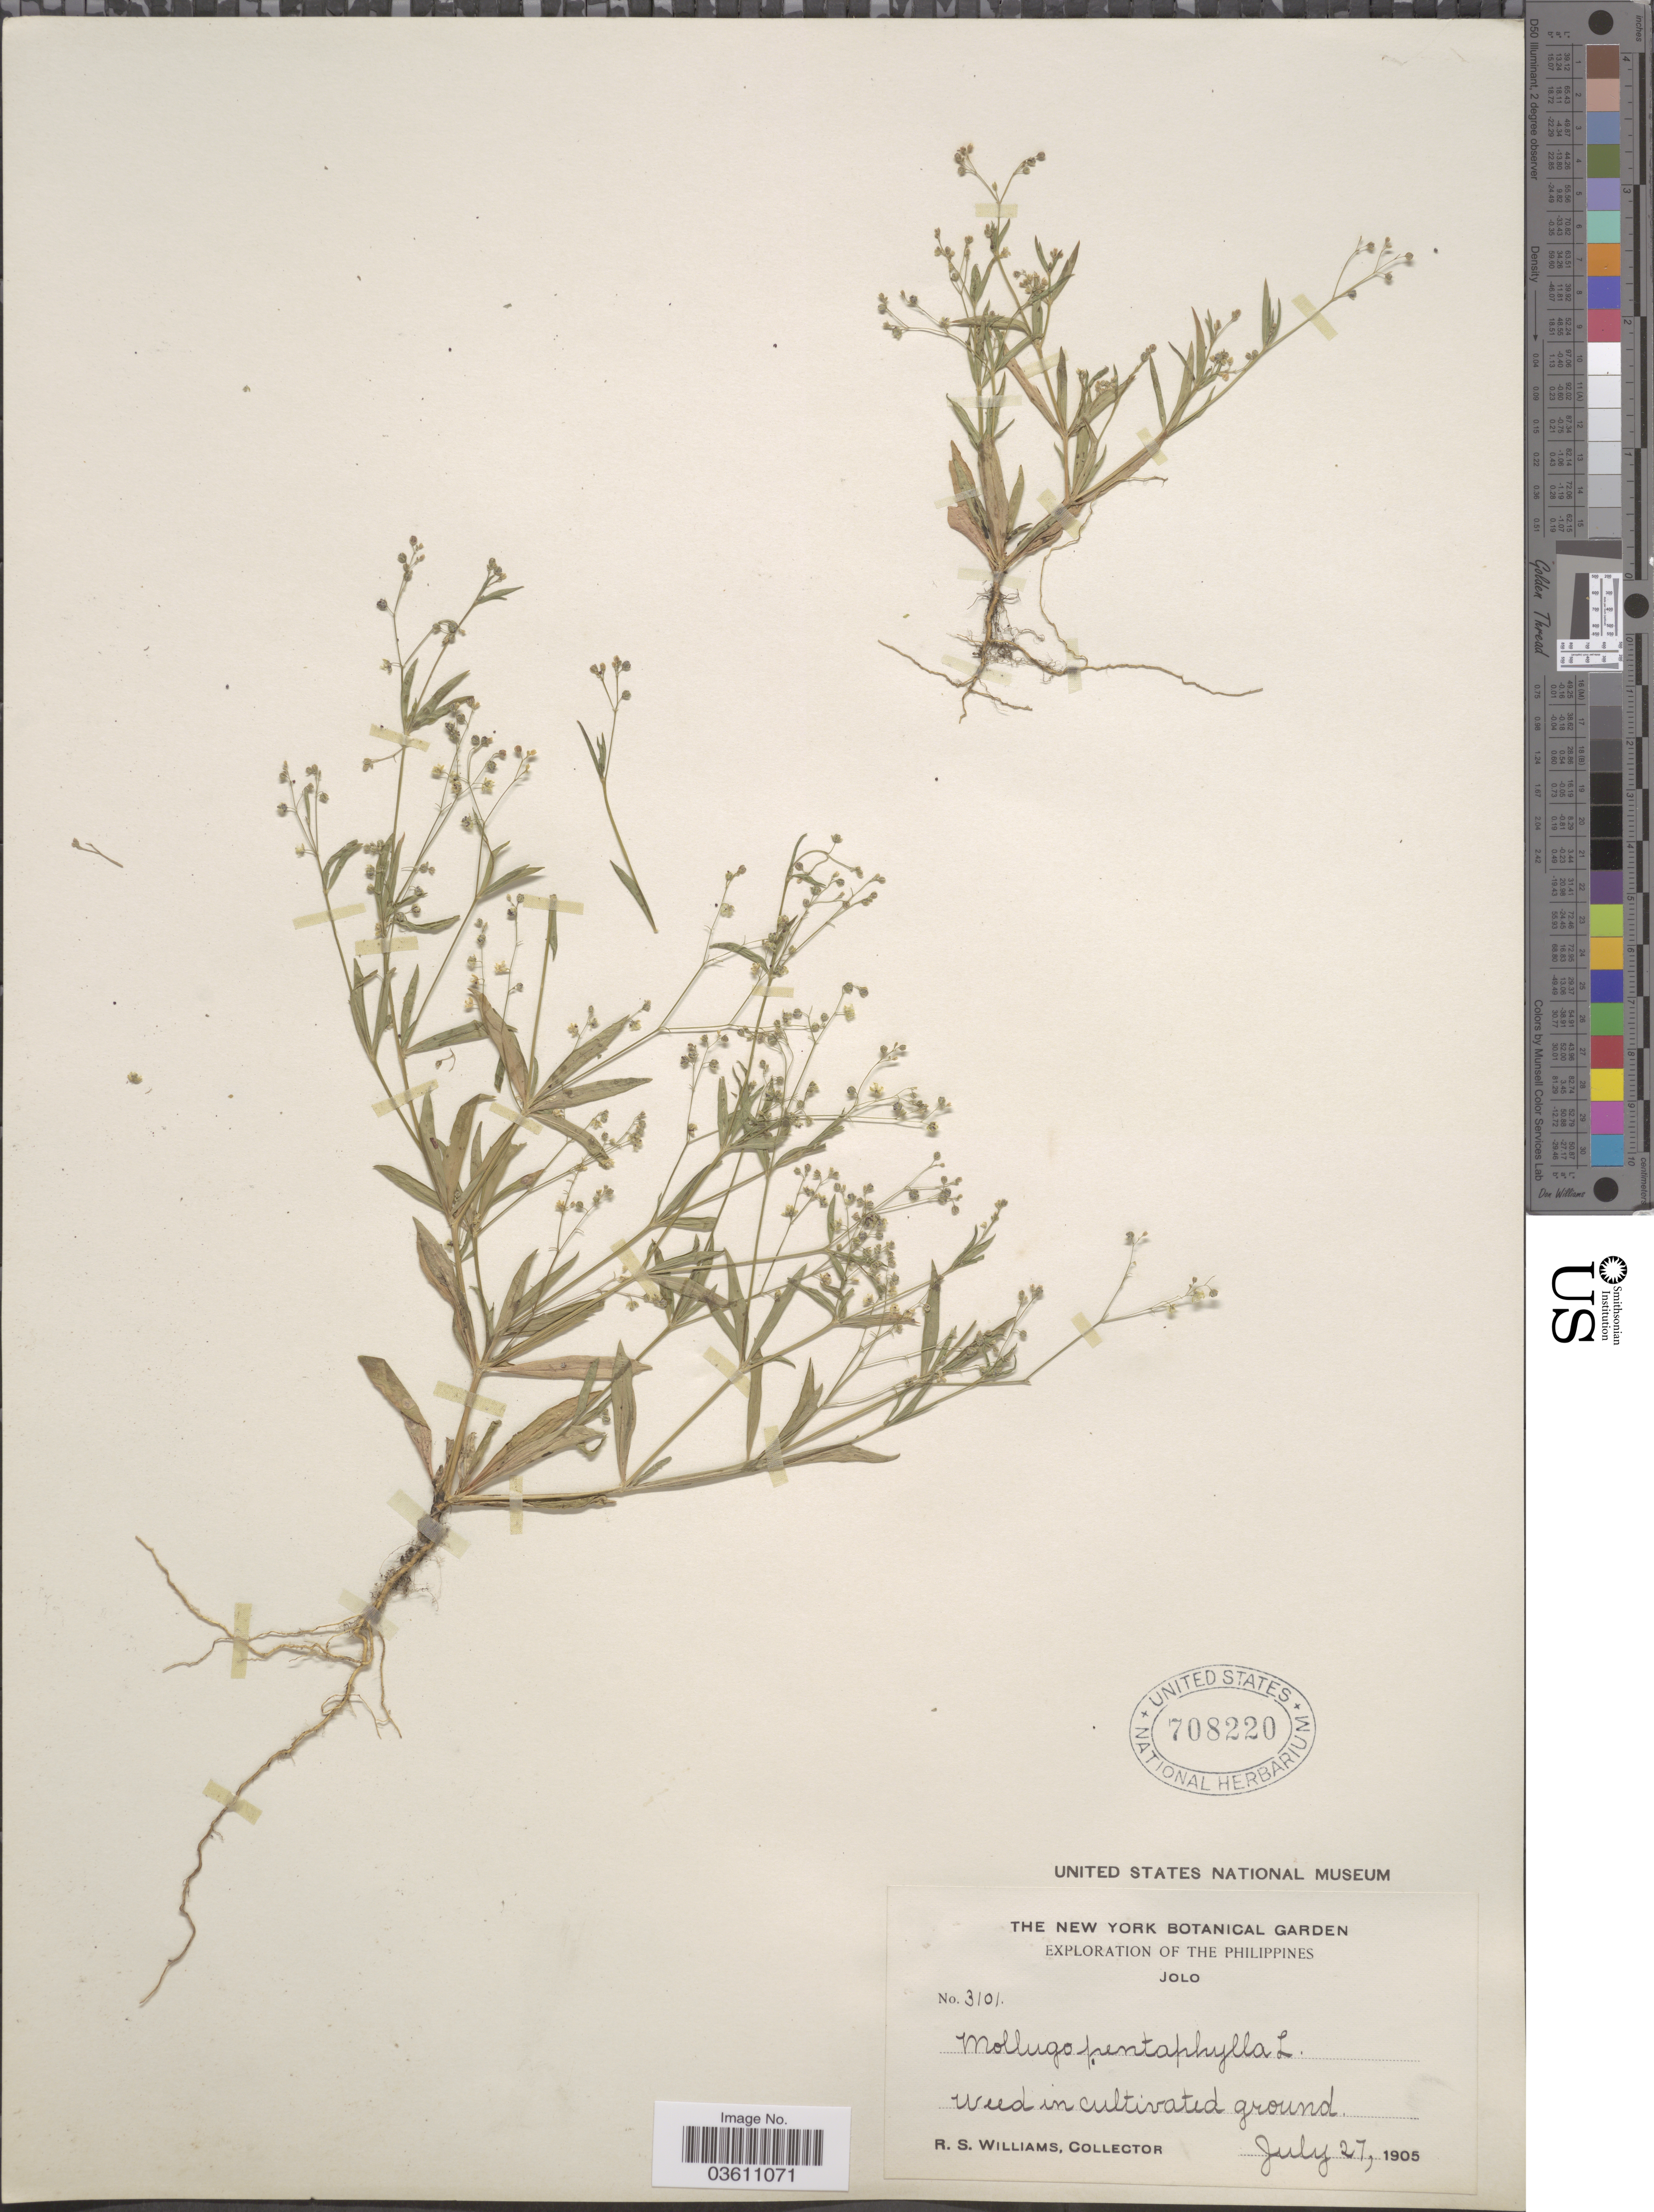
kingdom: Plantae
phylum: Tracheophyta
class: Magnoliopsida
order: Caryophyllales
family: Molluginaceae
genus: Trigastrotheca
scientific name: Trigastrotheca pentaphylla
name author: (L.) Thulin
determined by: Strong, Mark T., (BOT), Smithsonian Institution - National Museum of Natural History (UNITED STATES)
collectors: R. S. Williams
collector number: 3101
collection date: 1905-07-27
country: Philippines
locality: Jolo.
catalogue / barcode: US 708220